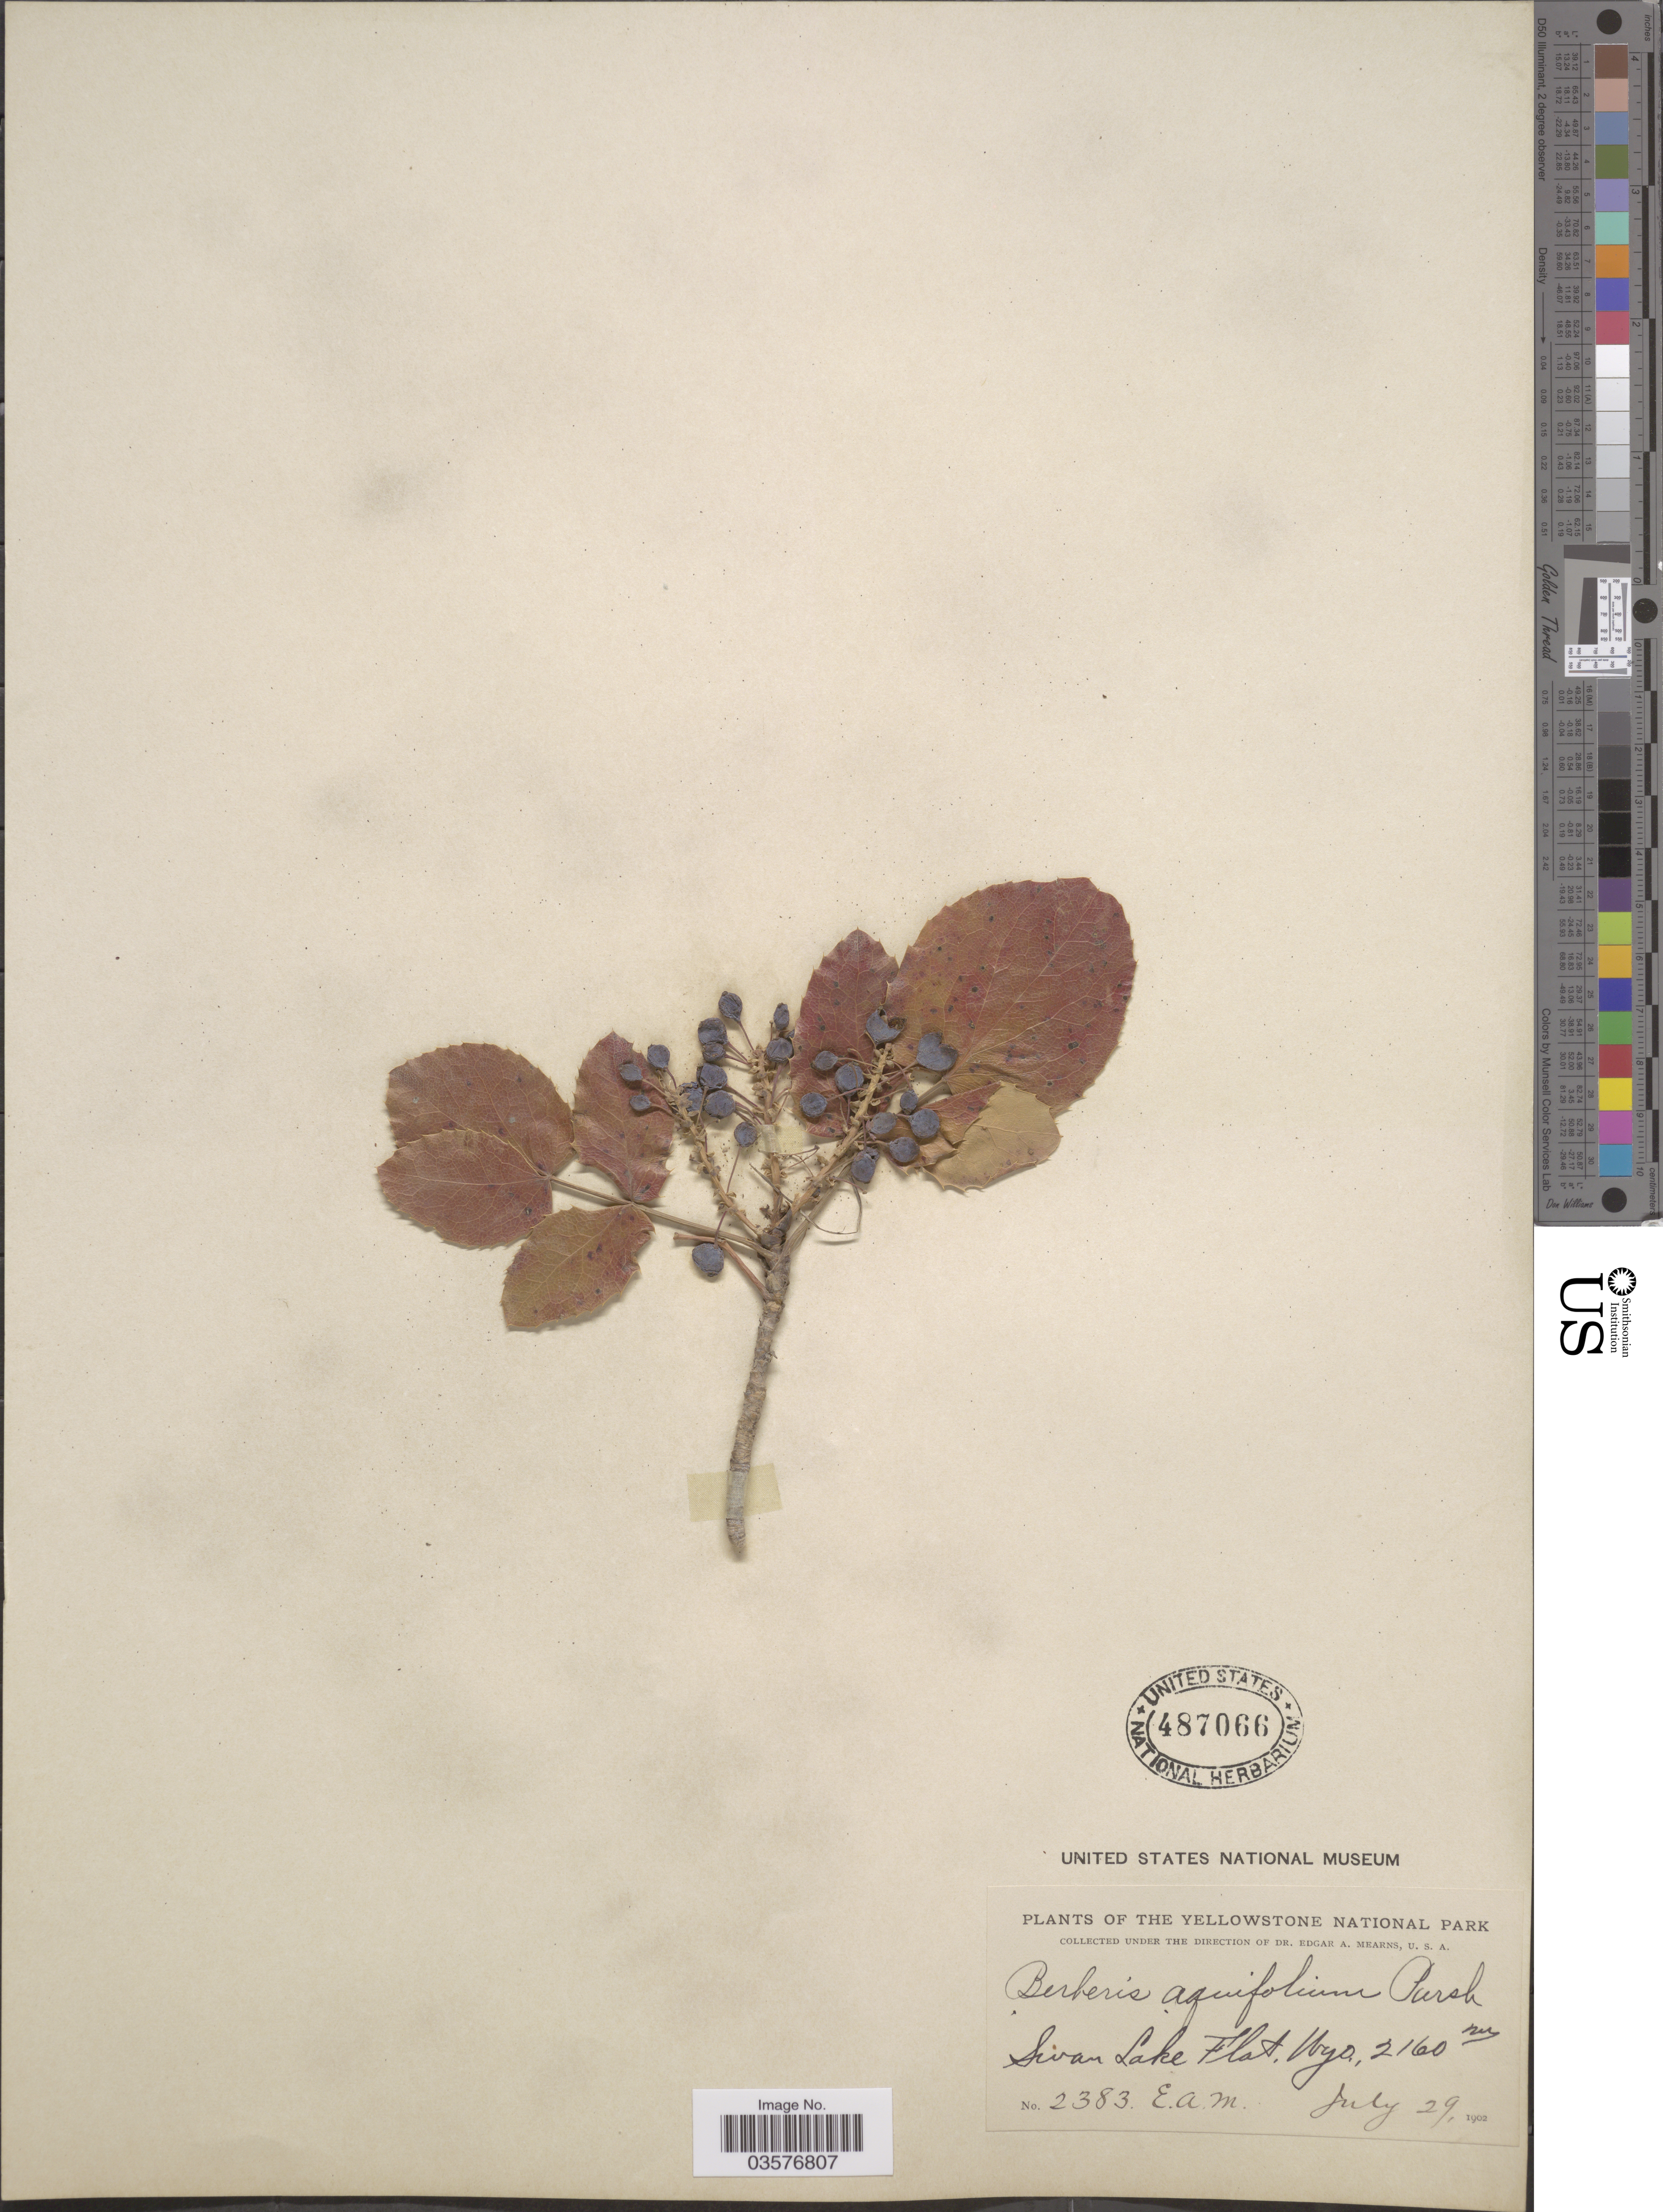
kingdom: Plantae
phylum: Tracheophyta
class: Magnoliopsida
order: Ranunculales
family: Berberidaceae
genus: Mahonia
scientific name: Mahonia repens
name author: (Lindl.) G. Don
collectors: E. A. Mearns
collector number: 2383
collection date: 1902-07-29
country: United States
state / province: Wyoming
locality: The Yellowstone National Park. Swan Lake Flat.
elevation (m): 2160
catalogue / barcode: US 487066